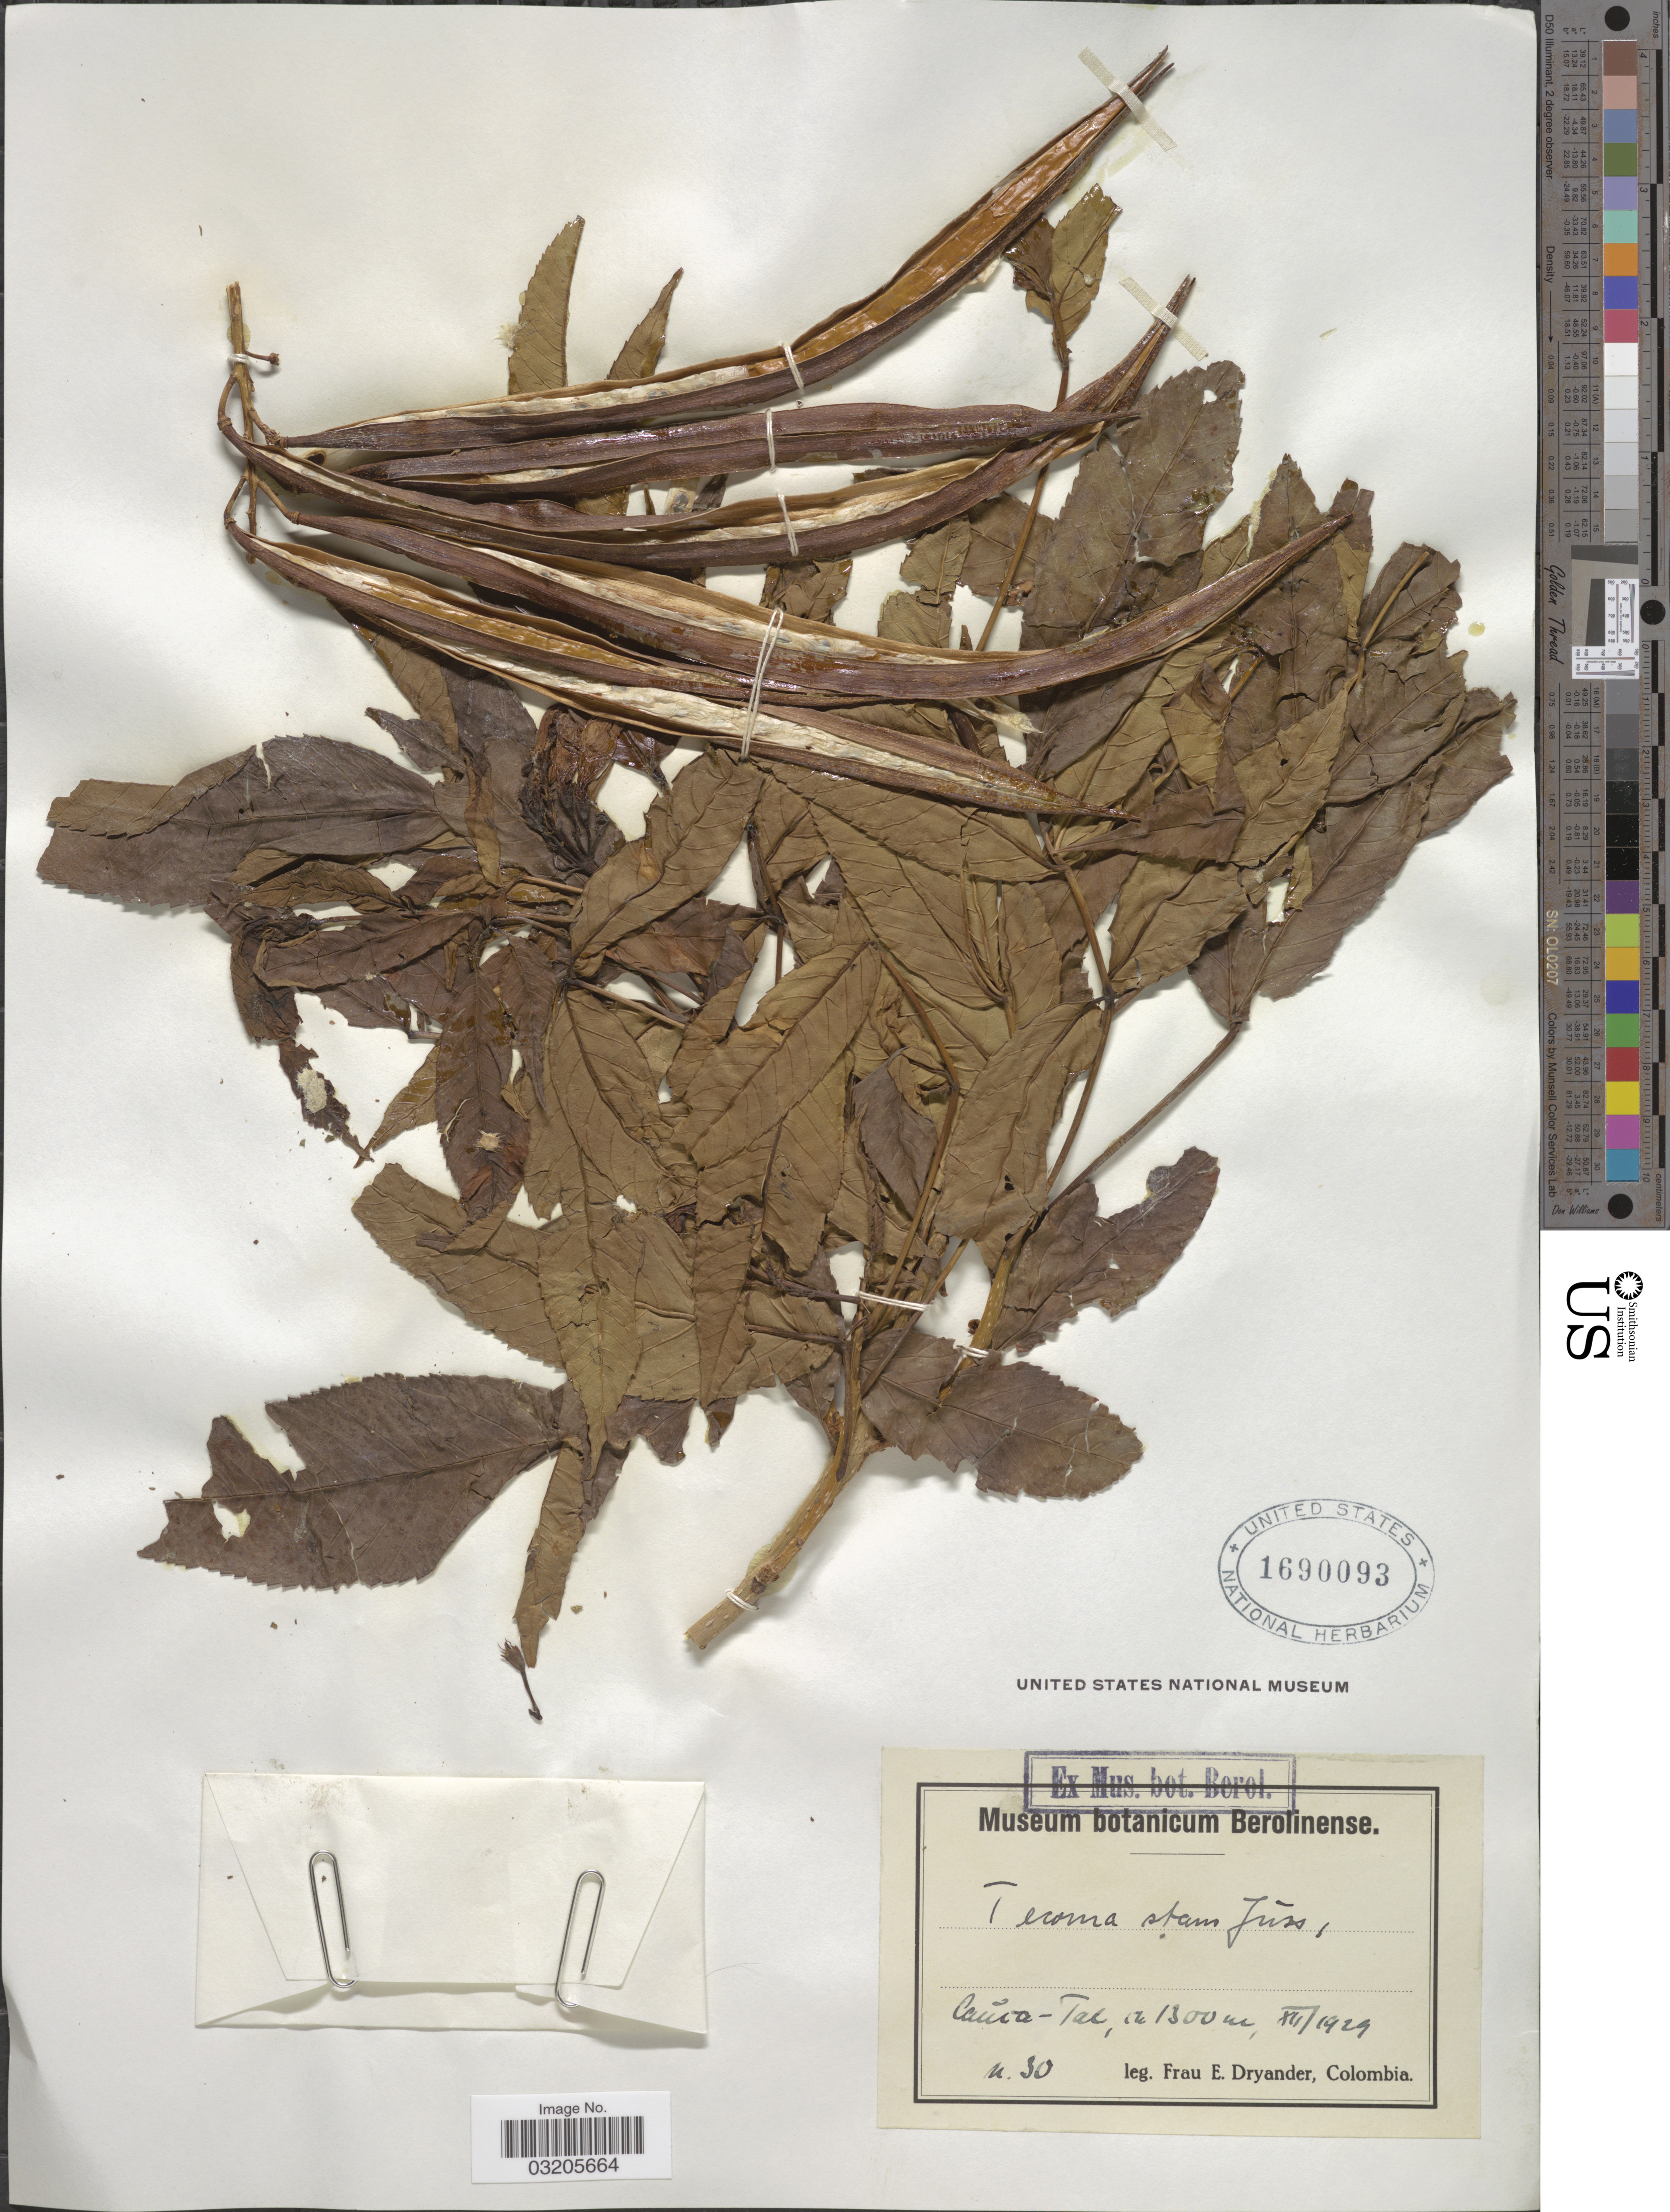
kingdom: Plantae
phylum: Tracheophyta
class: Magnoliopsida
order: Lamiales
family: Bignoniaceae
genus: Tecoma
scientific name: Tecoma stans var. stans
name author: (L.) Juss. ex Kunth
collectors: F. Dryander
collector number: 30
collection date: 1929-12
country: Colombia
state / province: Cauca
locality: Cauca-Tal.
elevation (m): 1300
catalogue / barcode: US 1690093